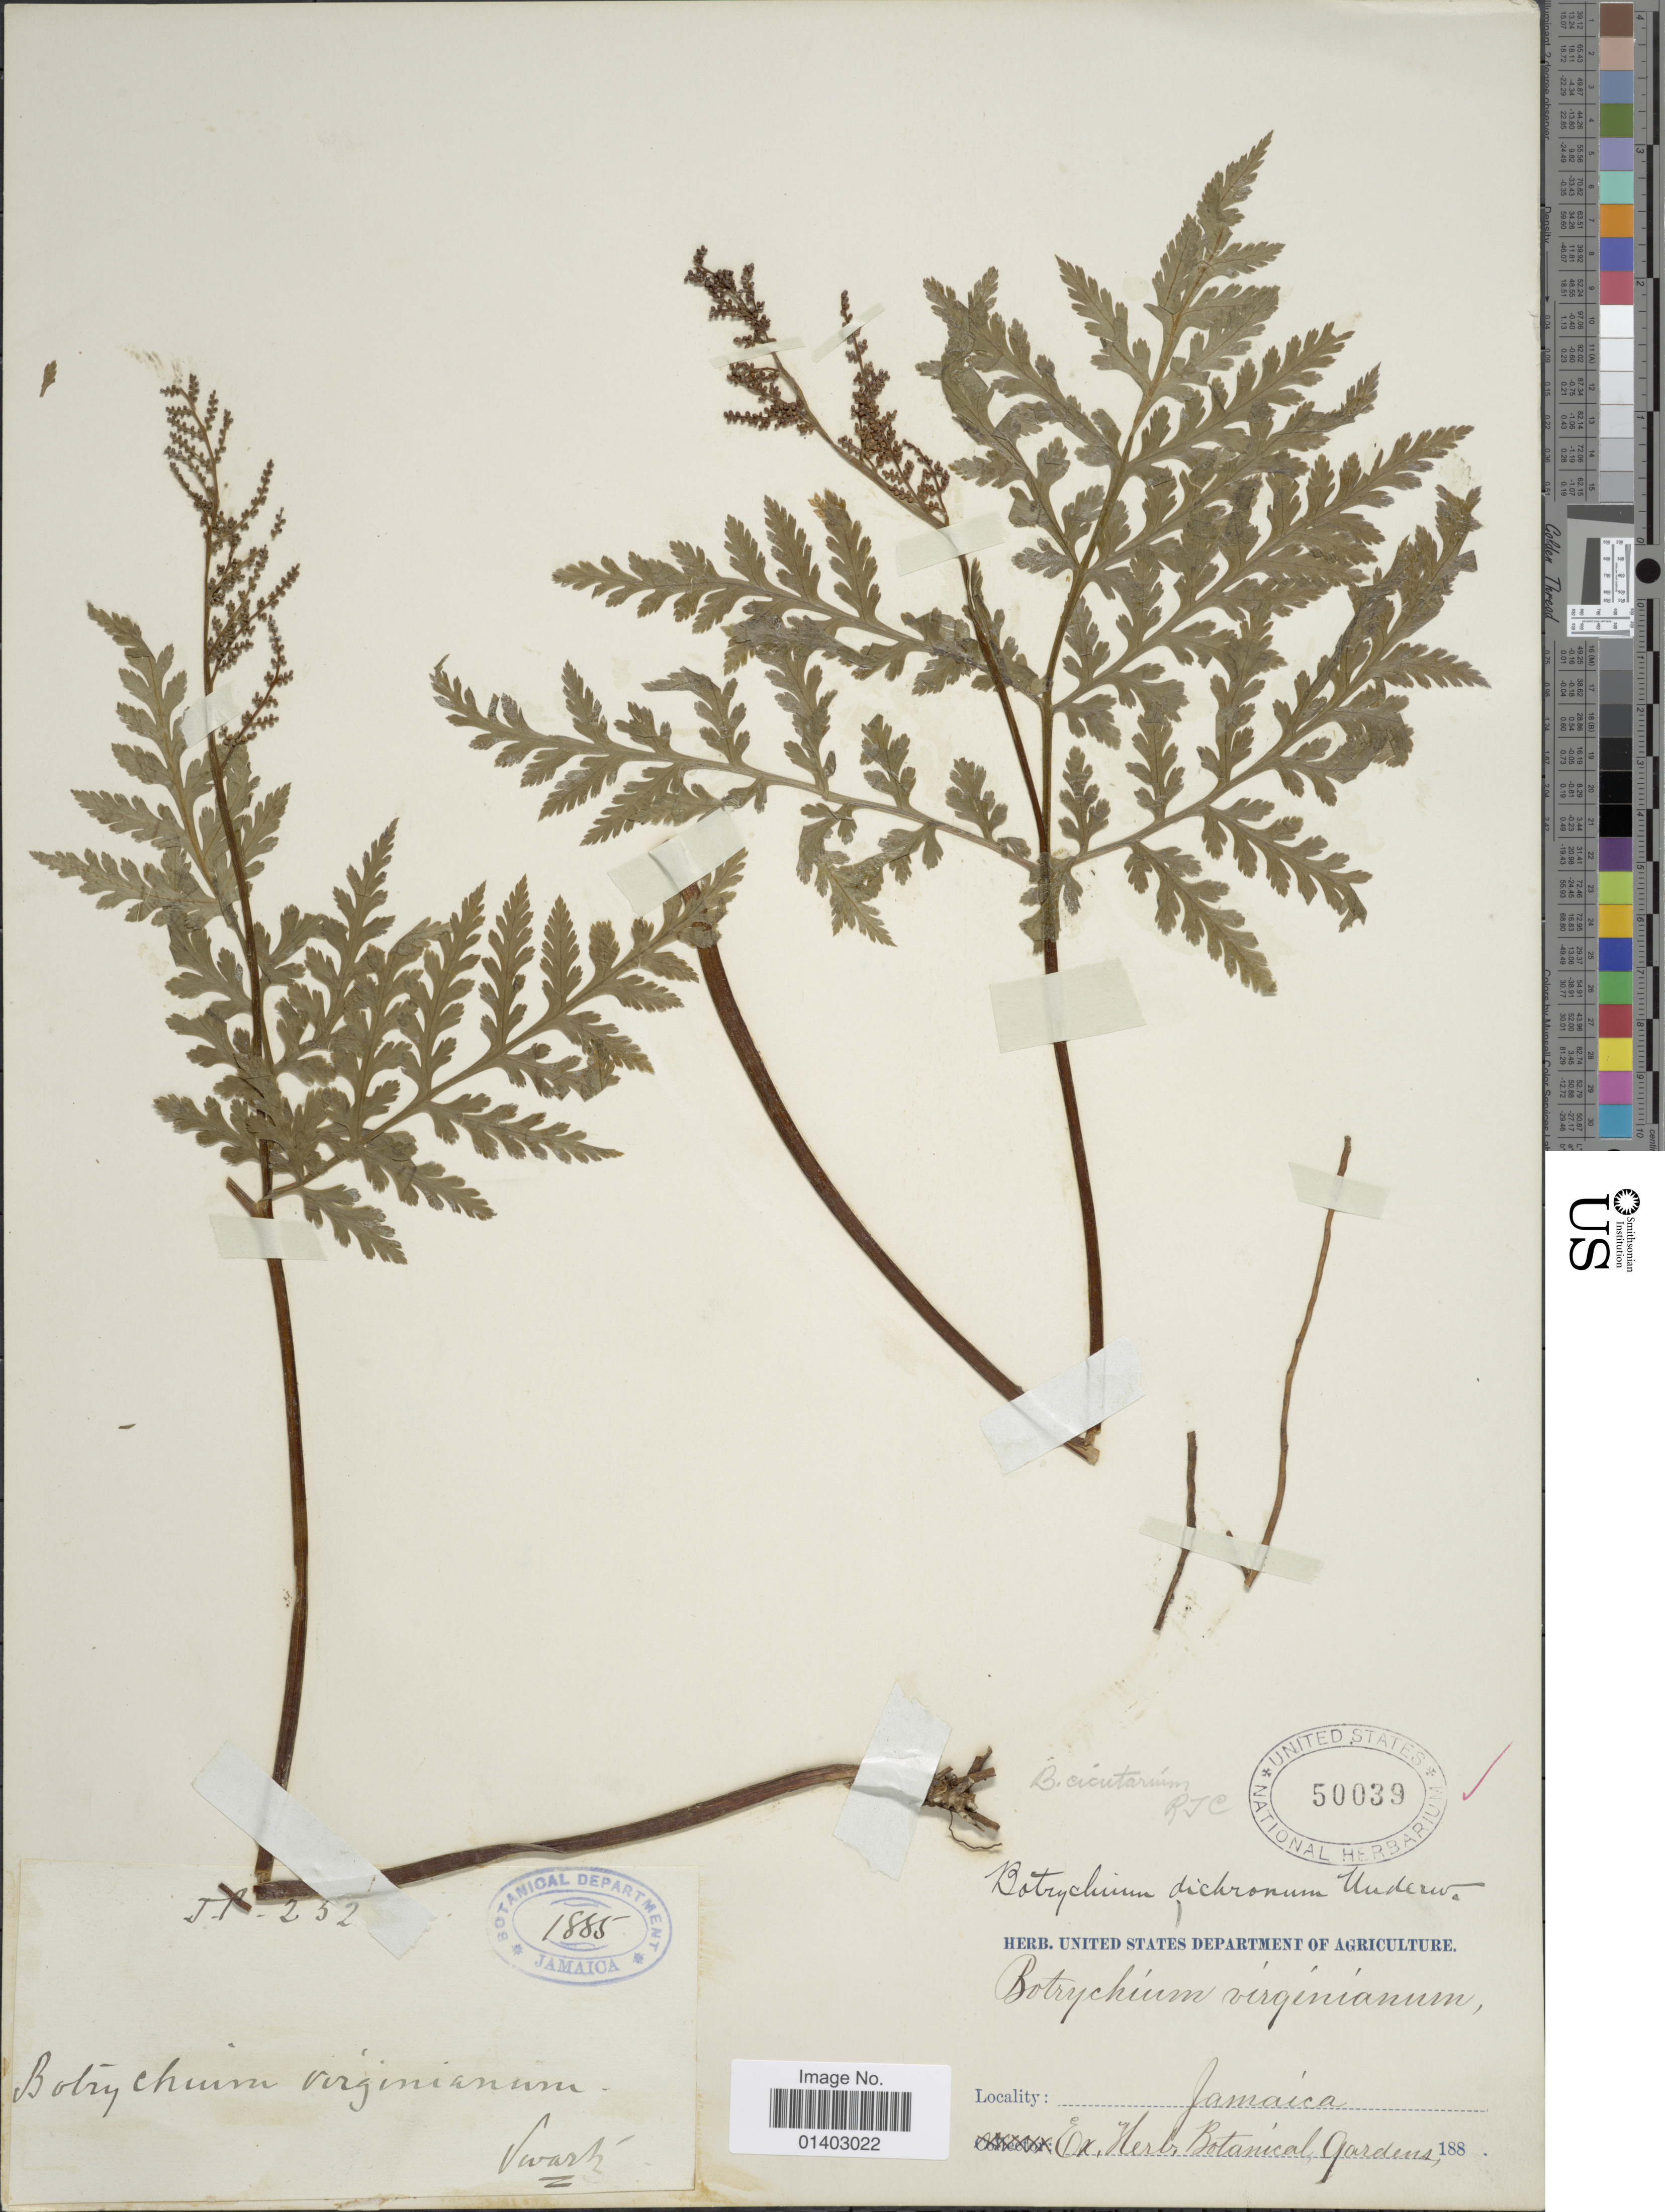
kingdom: Plantae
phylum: Tracheophyta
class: Polypodiopsida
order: Ophioglossales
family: Ophioglossaceae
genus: Botrychium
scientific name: Botrychium virginianum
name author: (L.) Sw.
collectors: ex herb. Bot. Gard.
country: Jamaica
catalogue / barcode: US 50039